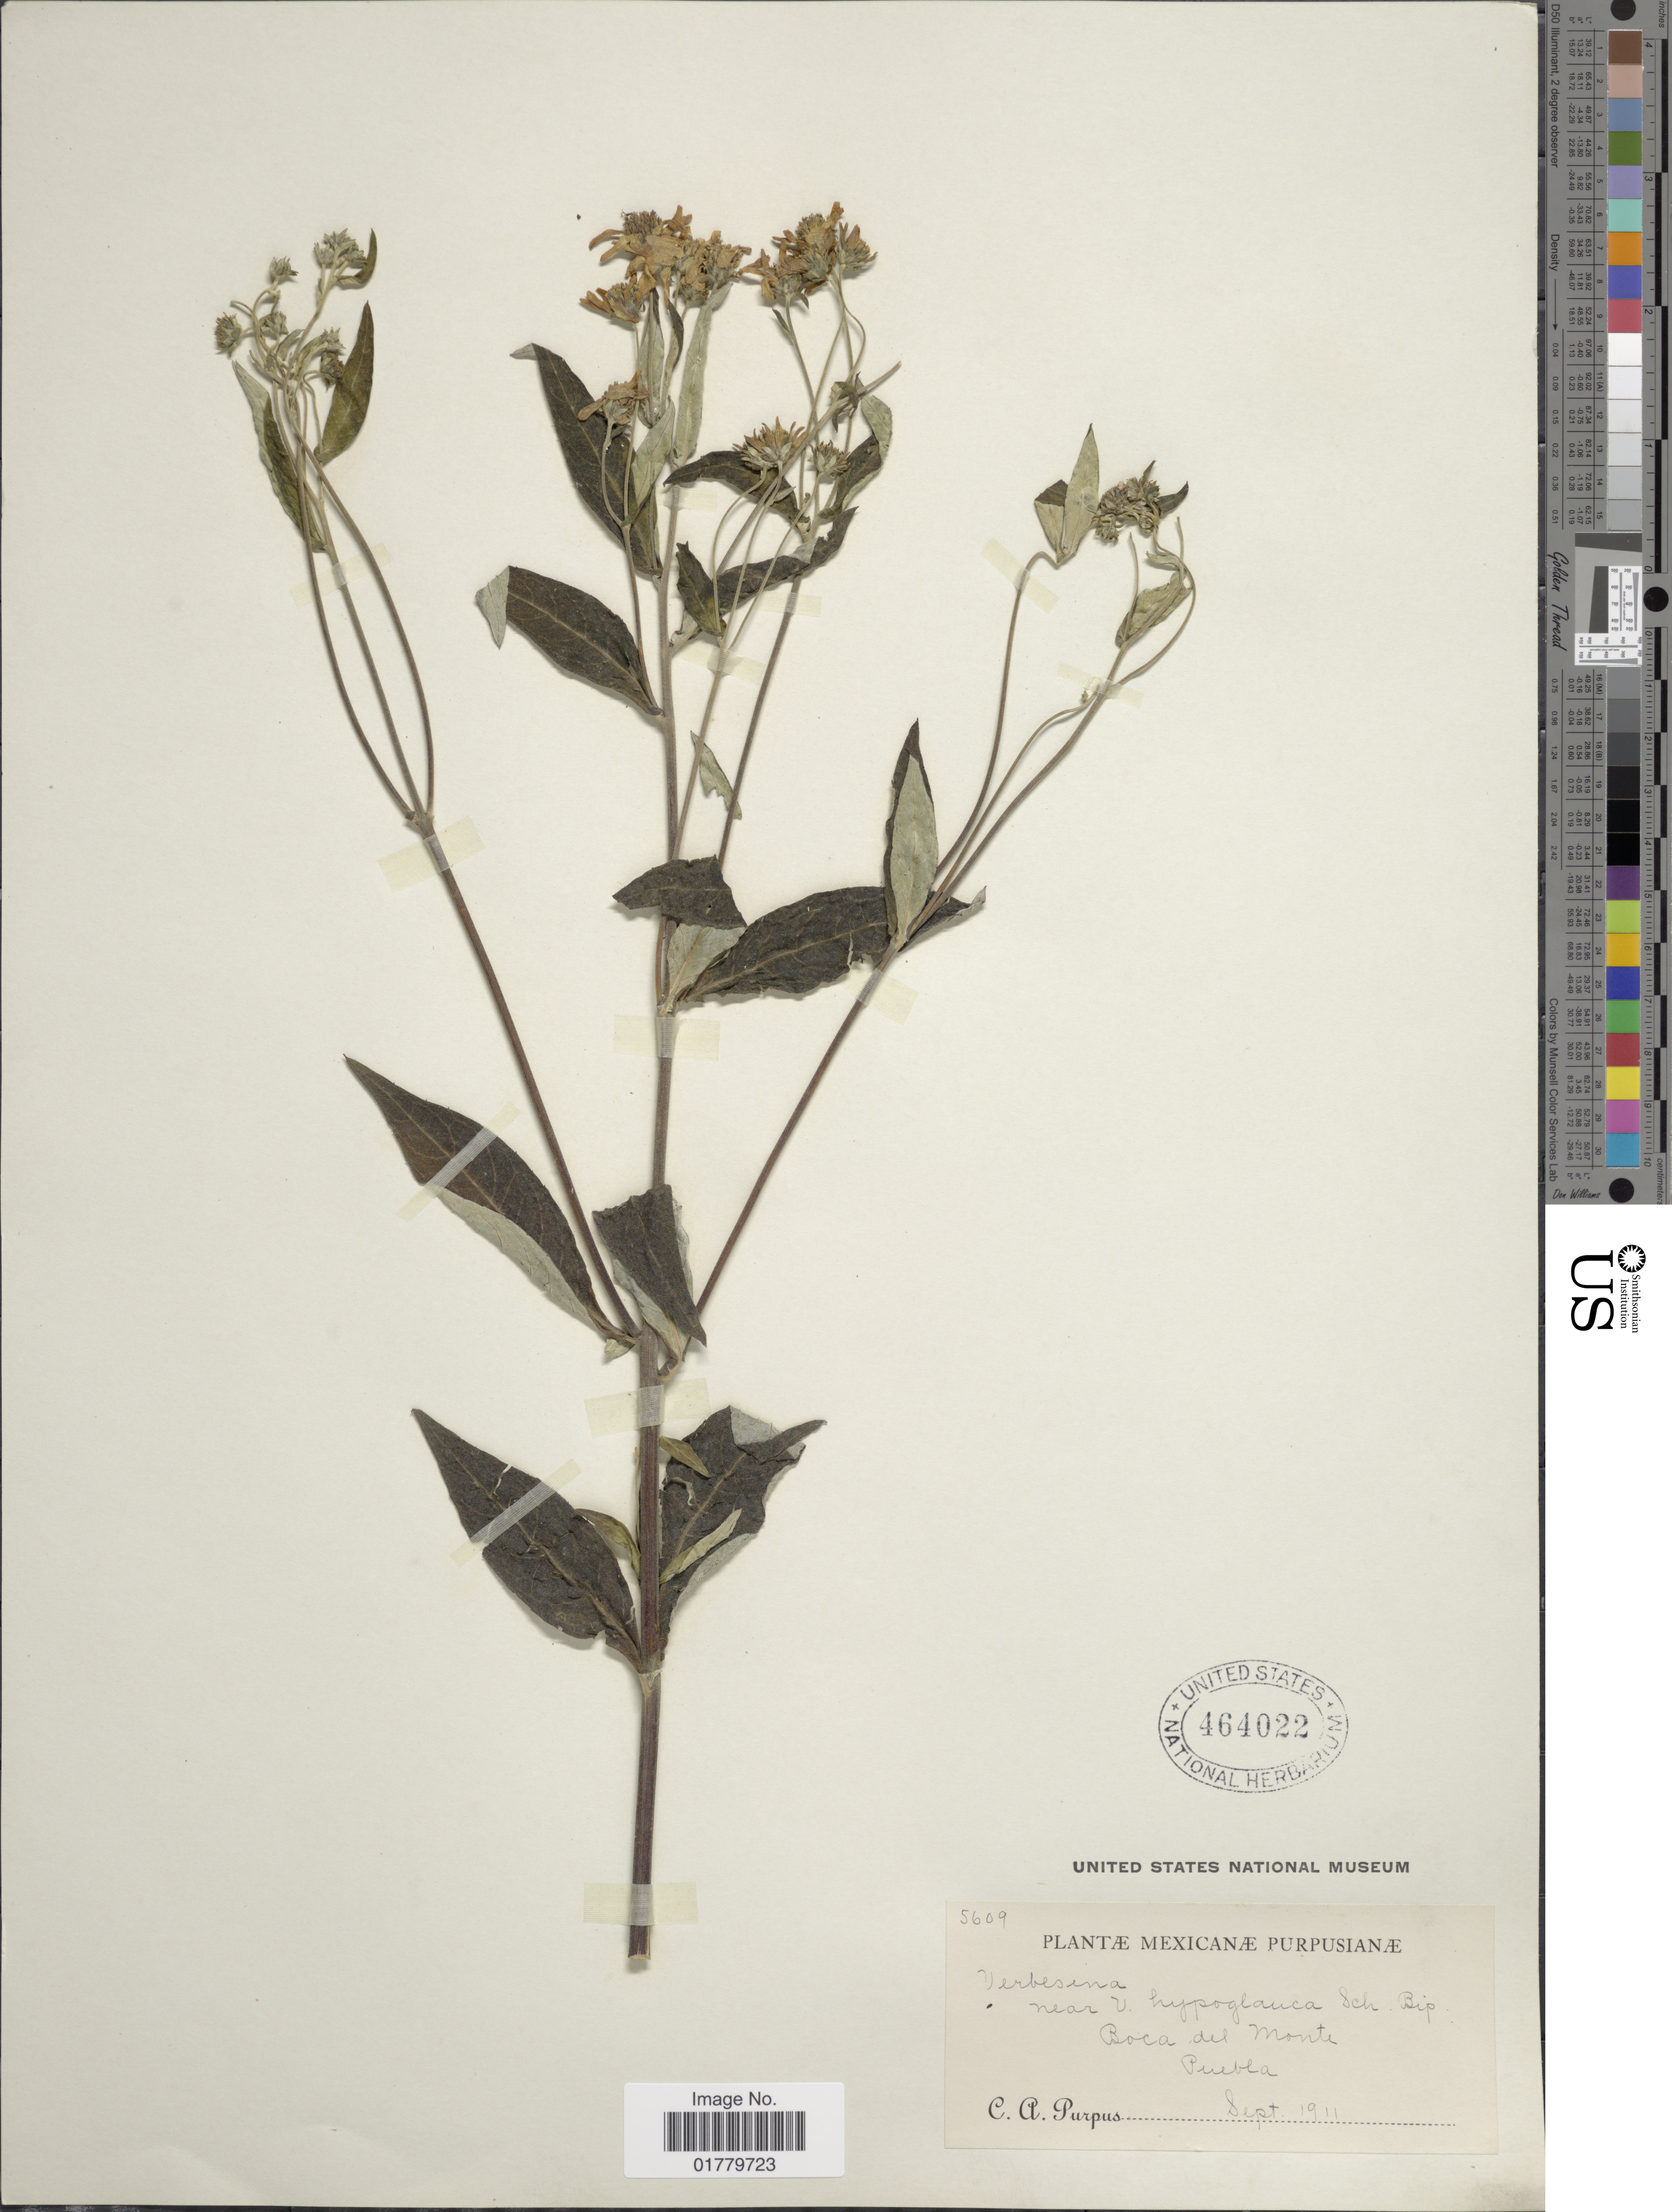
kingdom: Plantae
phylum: Tracheophyta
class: Magnoliopsida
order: Asterales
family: Asteraceae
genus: Verbesina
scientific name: Verbesina hypoglauca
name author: Sch. Bip. ex Klatt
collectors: C. A. Purpus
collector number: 5609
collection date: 1911-09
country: Mexico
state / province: Puebla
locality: Boca del Monte. Puebla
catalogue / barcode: US 464022